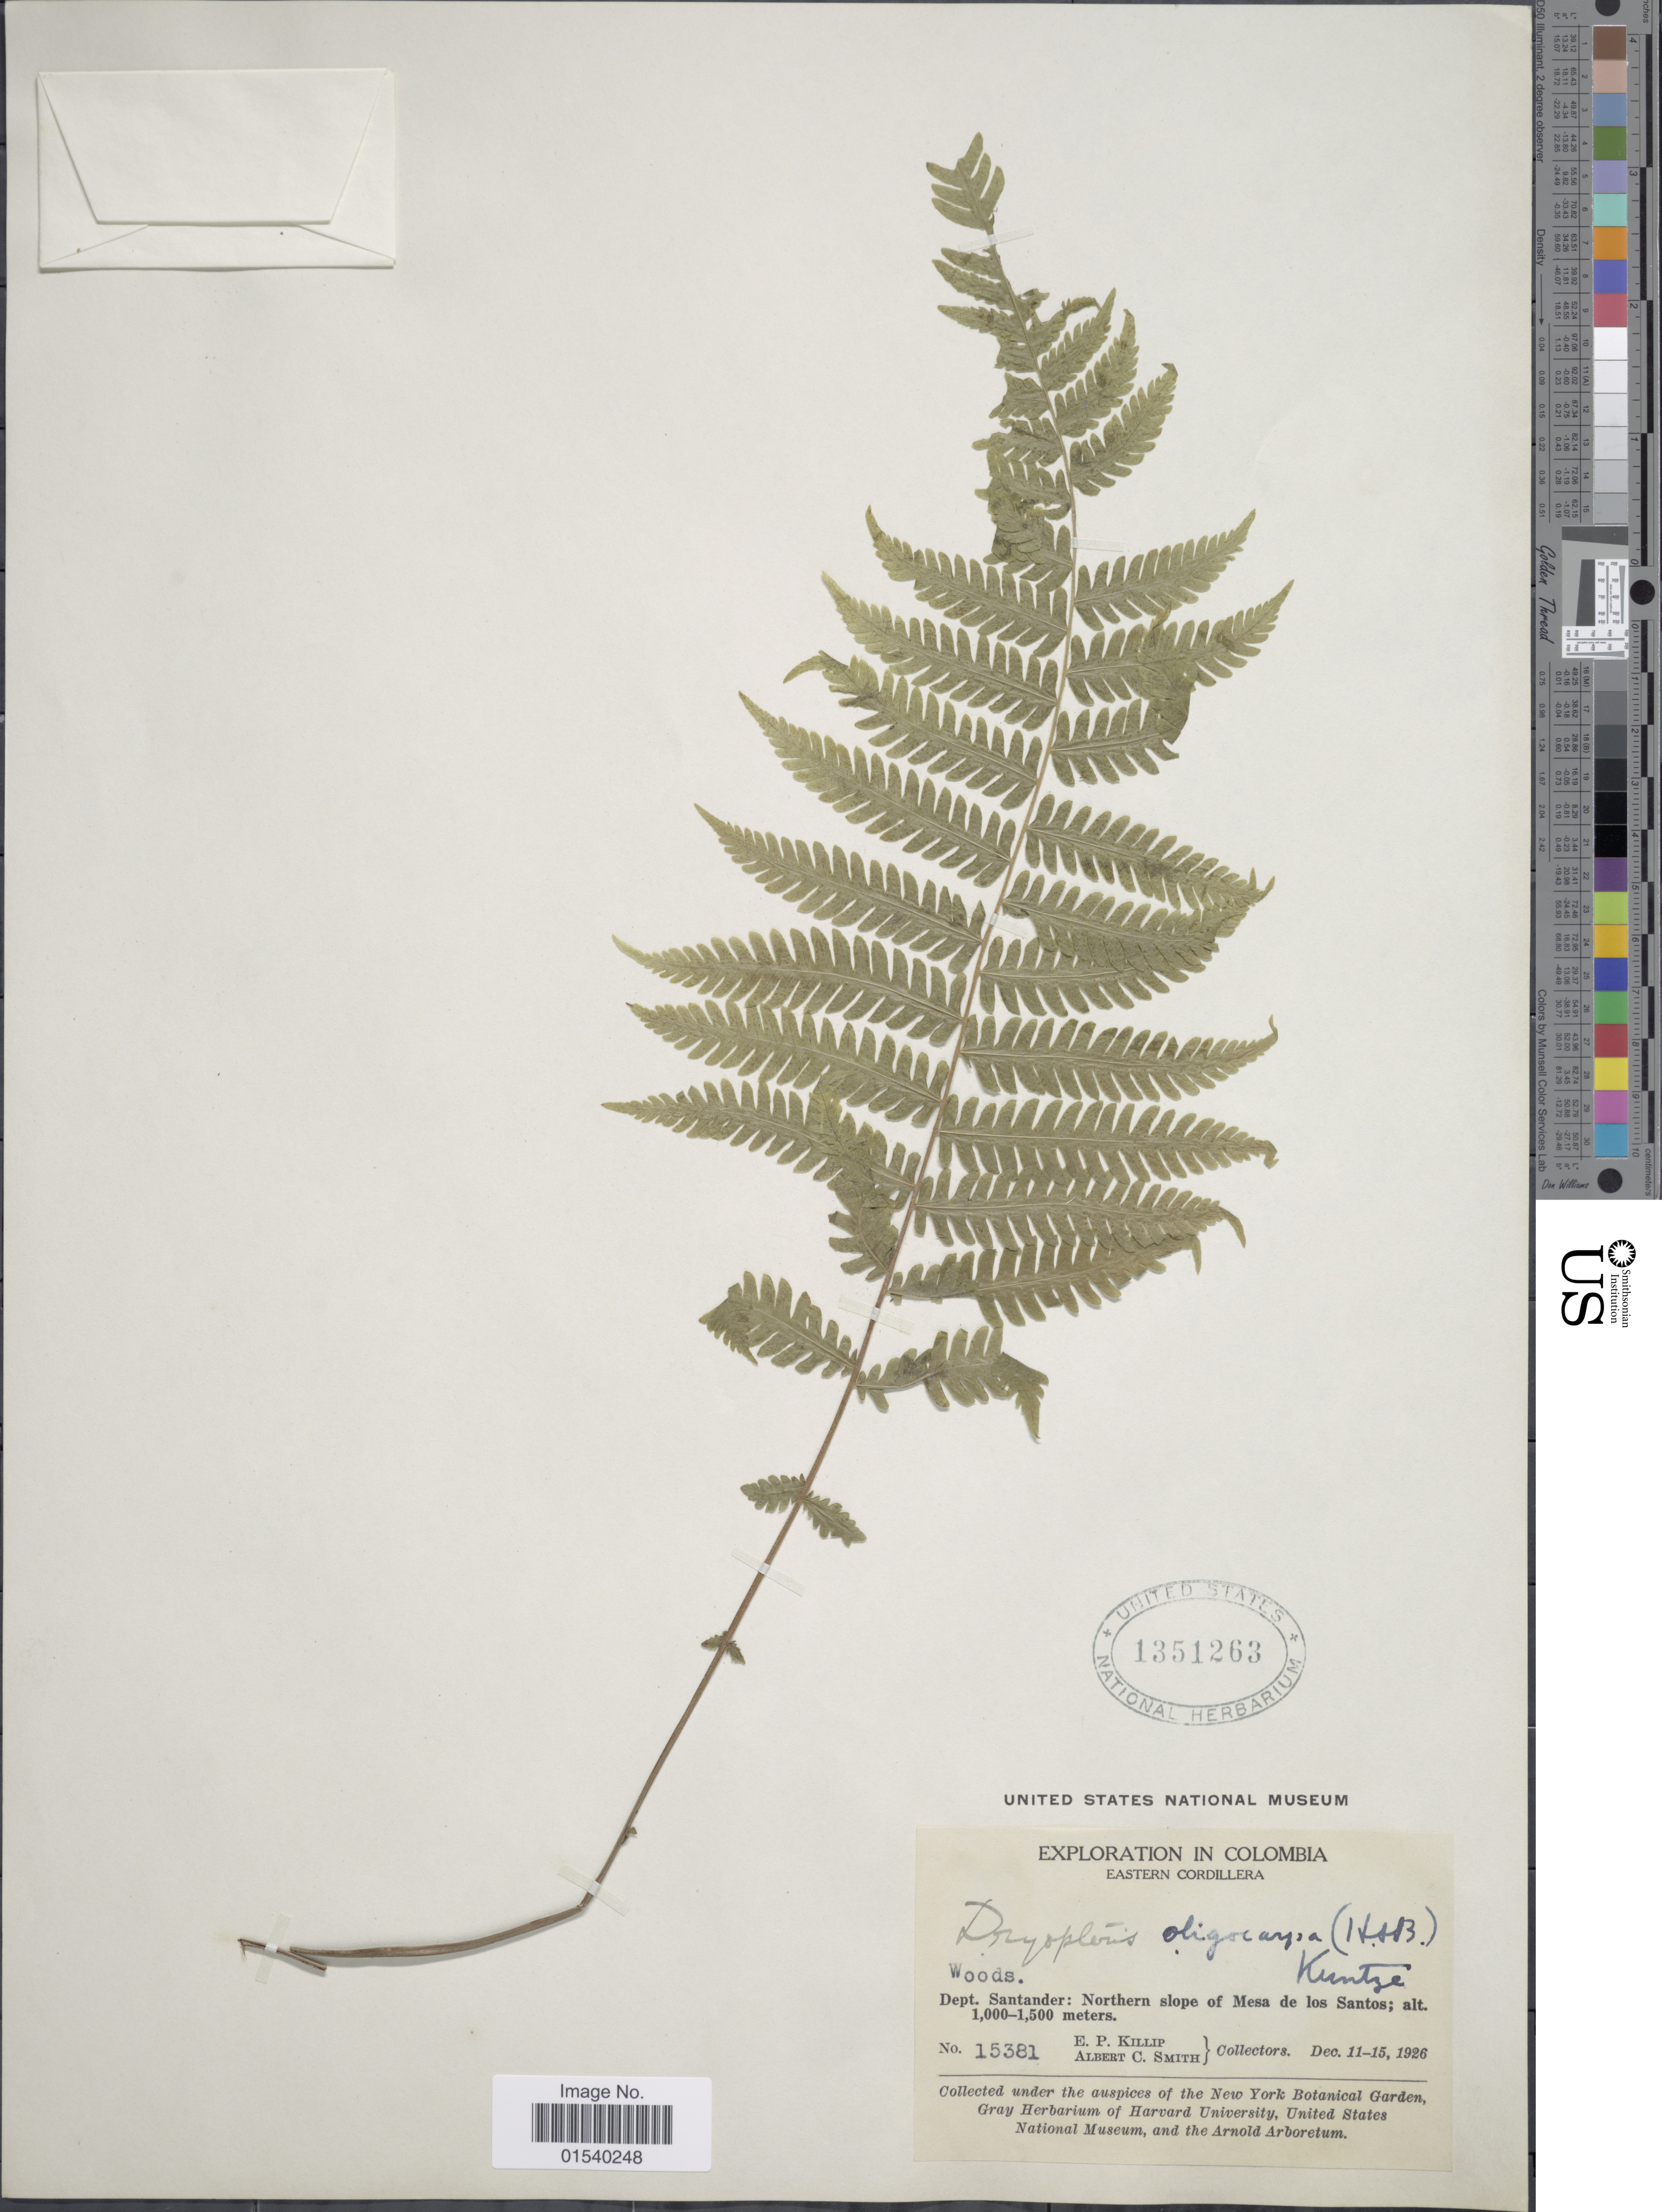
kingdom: Plantae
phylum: Tracheophyta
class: Polypodiopsida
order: Polypodiales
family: Thelypteridaceae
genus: Amauropelta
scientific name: Amauropelta oligocarpa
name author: (Humb. & Bonpl. ex Willd.) Pic. Serm.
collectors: E. P. Killip & A. C. Smith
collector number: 15381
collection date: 1926-12-11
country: Colombia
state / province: Santander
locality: Eastern Cordillera, Dept Santander: Northern slope of Mesa de los Santos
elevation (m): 1000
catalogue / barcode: US 1351263